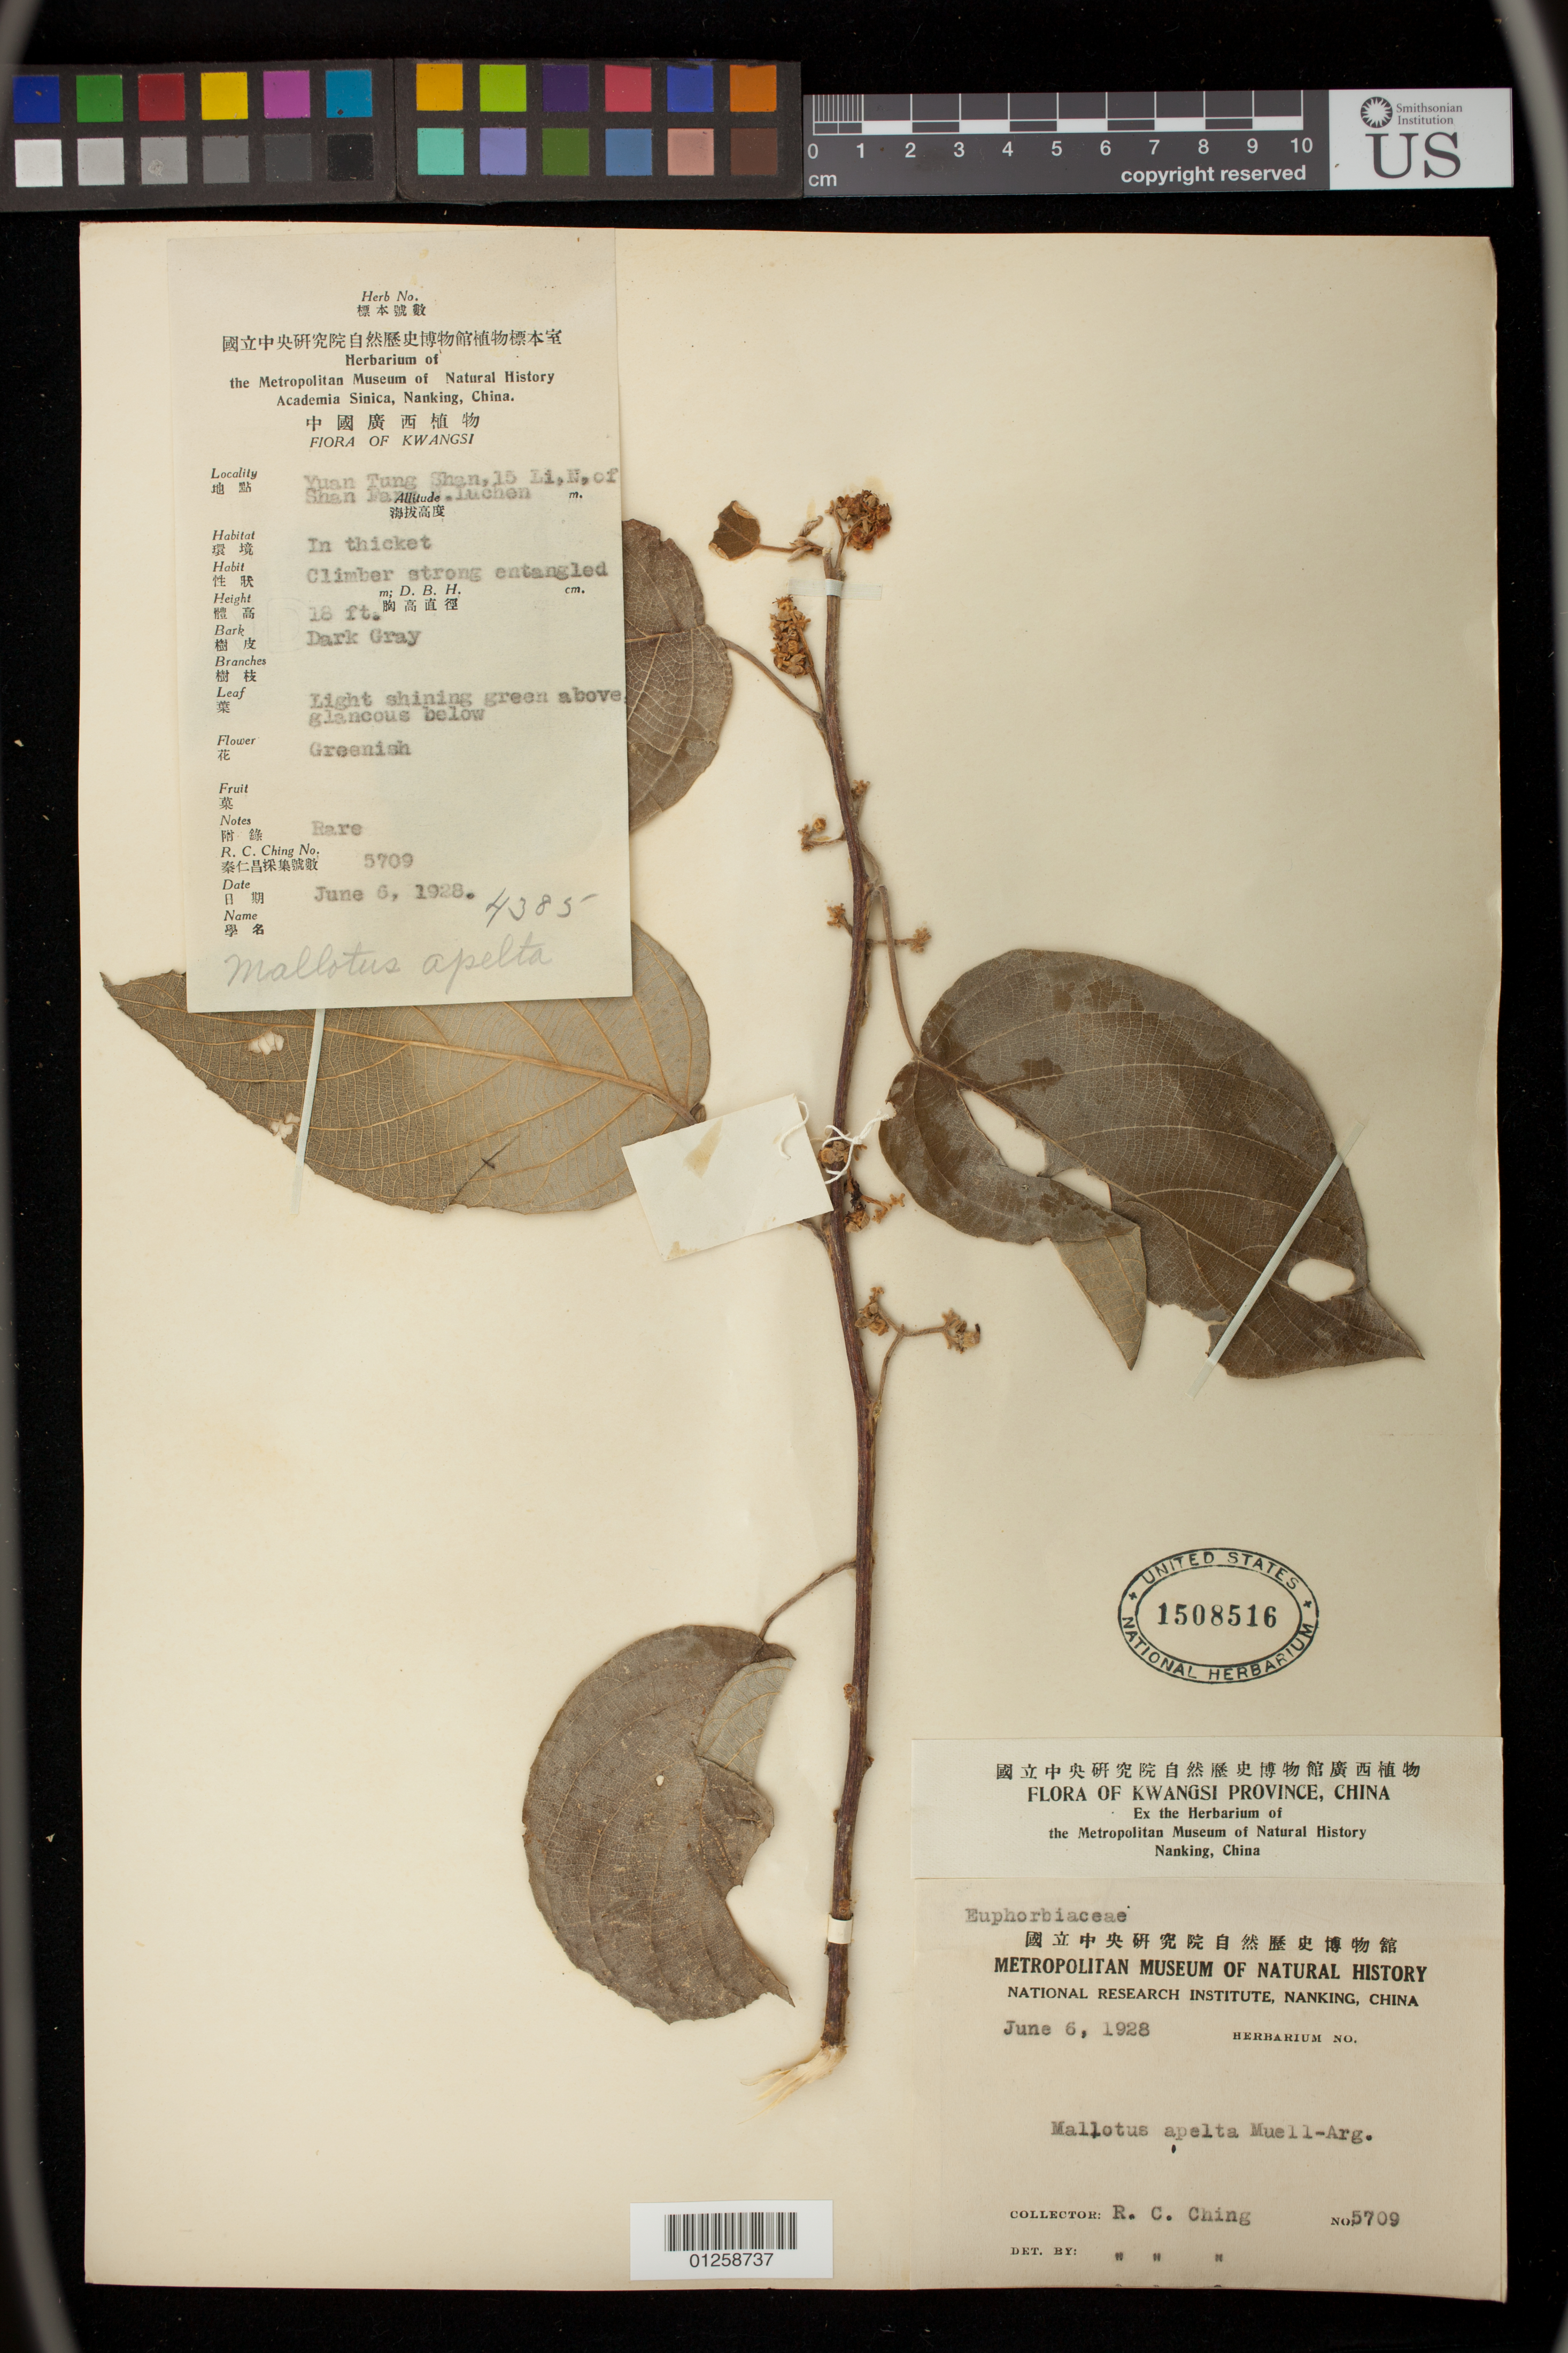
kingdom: Plantae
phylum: Tracheophyta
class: Magnoliopsida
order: Malpighiales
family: Euphorbiaceae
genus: Mallotus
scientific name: Mallotus apelta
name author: (Lour.) Müll. Arg.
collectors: R. C. Ching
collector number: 5709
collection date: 1928-06-06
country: China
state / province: Guangxi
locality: Yuan Tung Shan, 1.5 Li,N, of Shan Fa......Luchen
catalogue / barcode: US 1508516